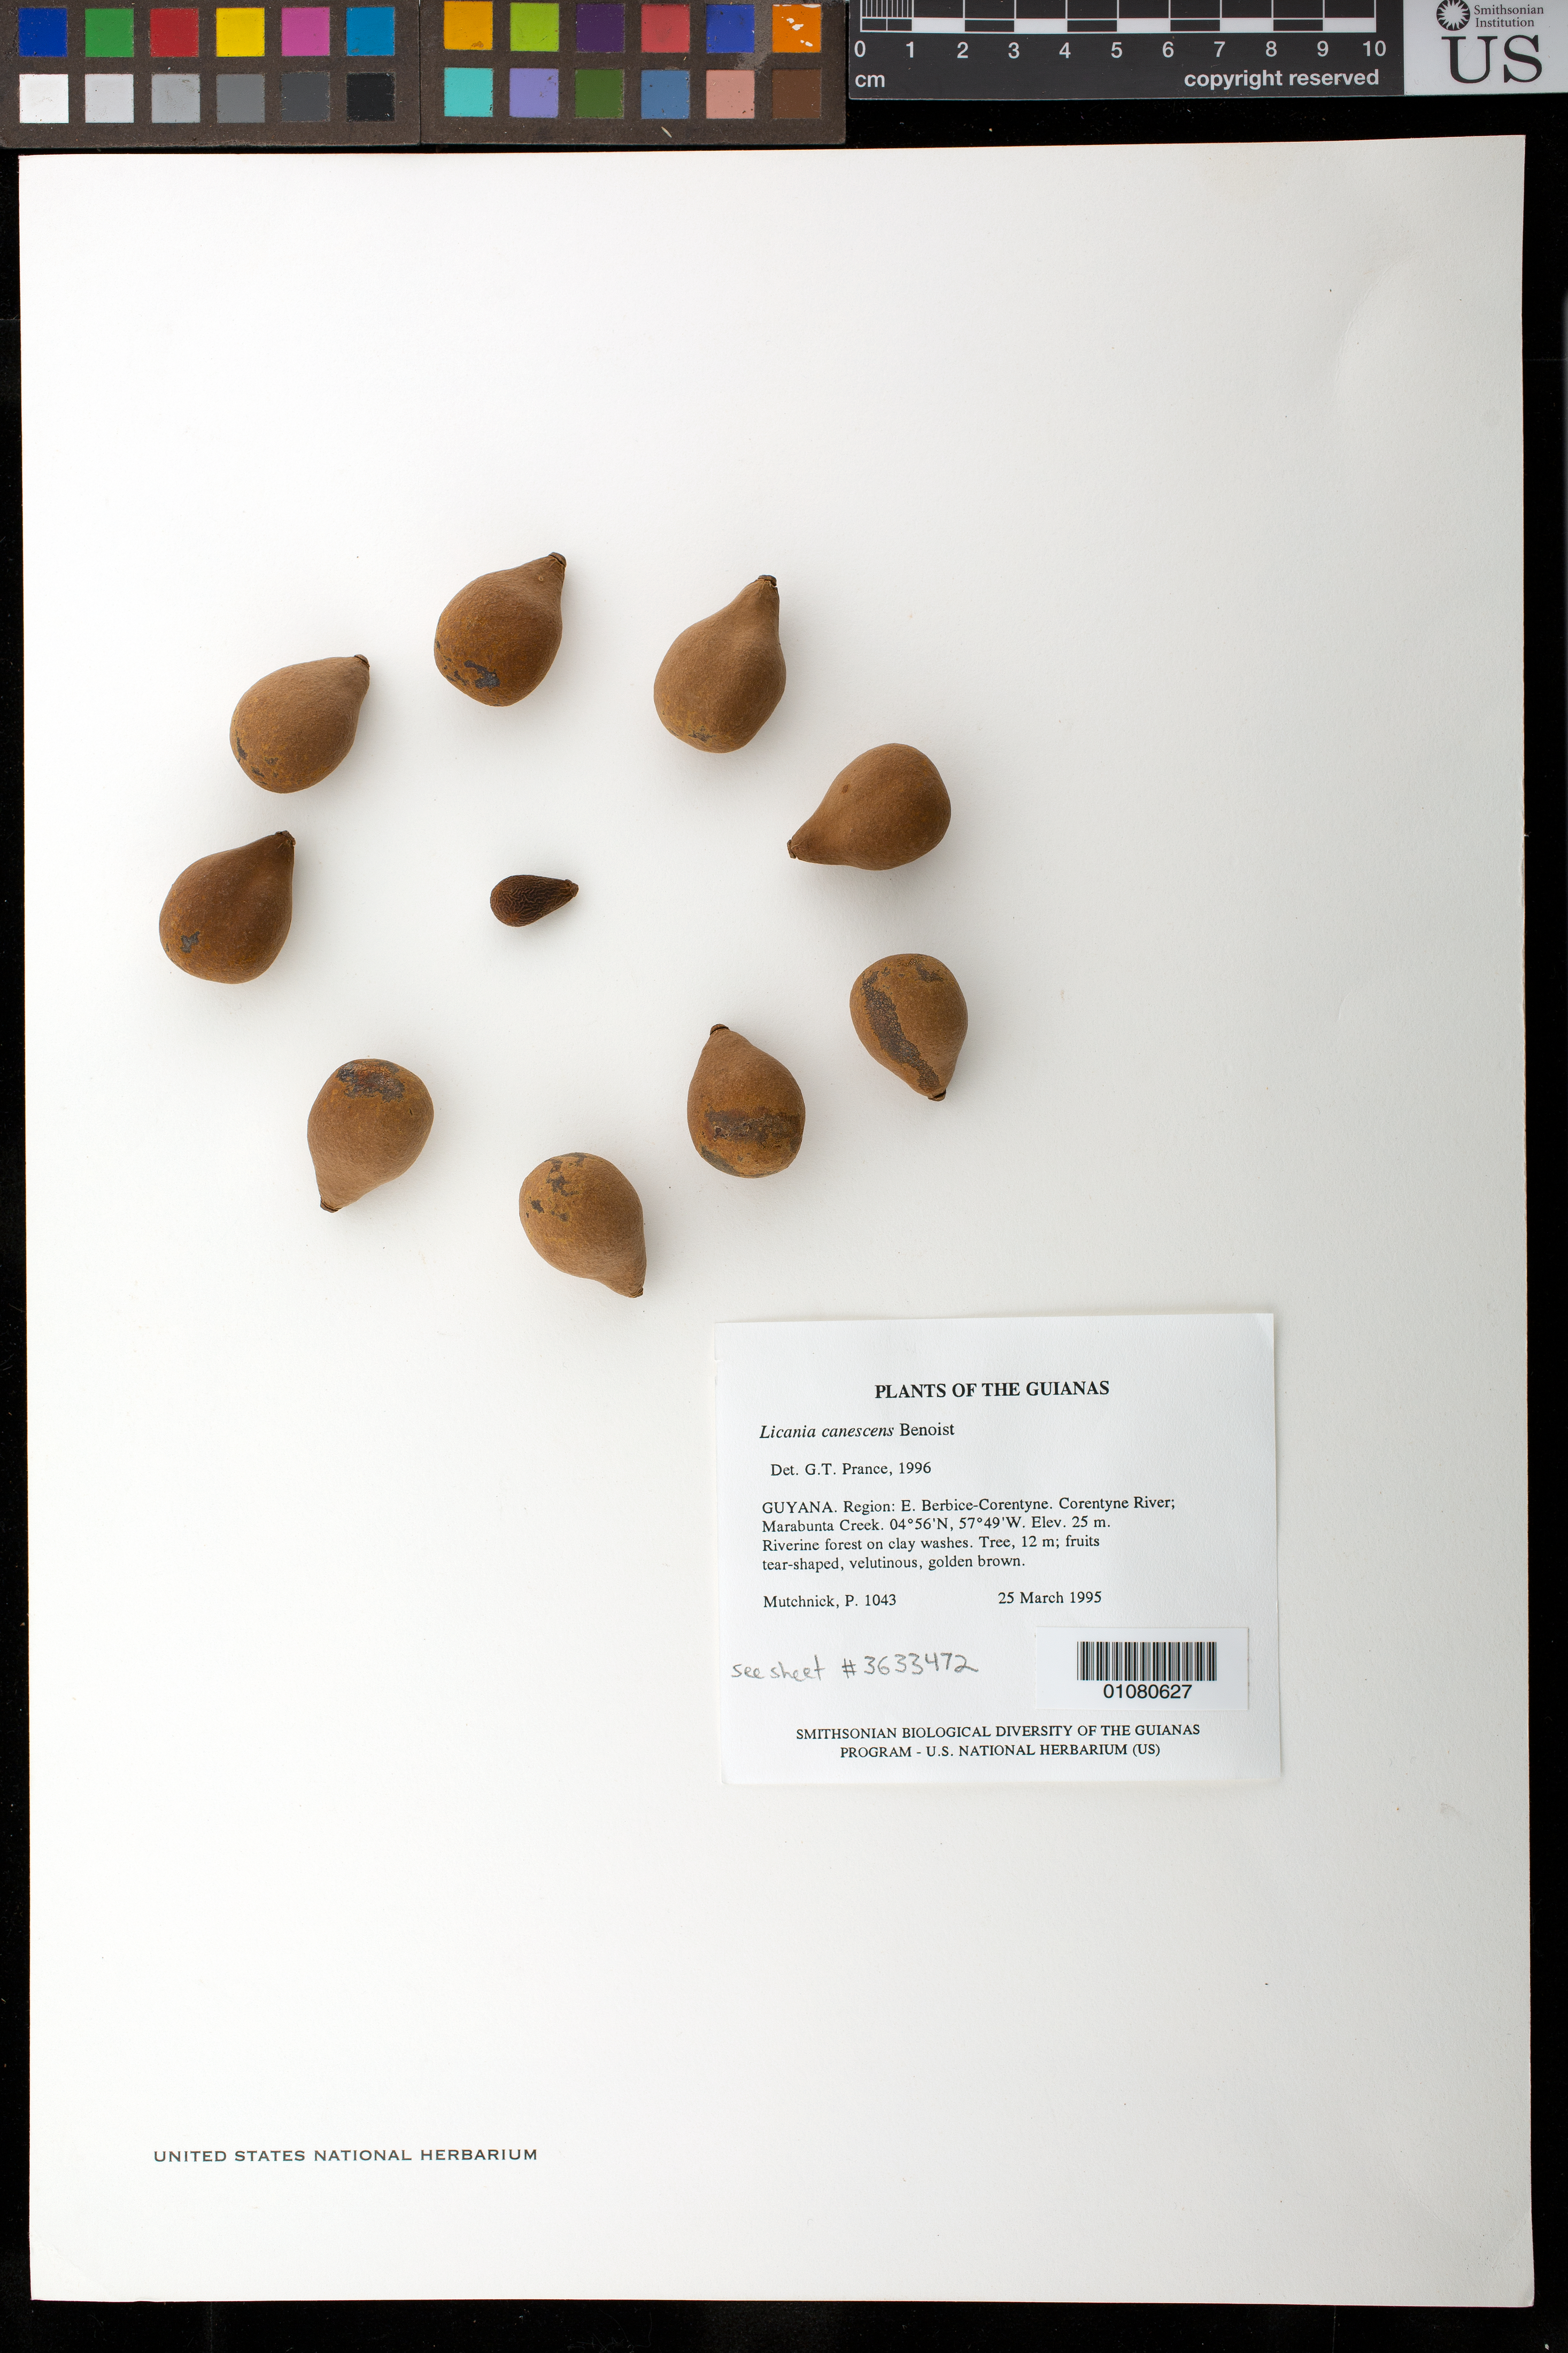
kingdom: Plantae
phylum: Tracheophyta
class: Magnoliopsida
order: Malpighiales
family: Chrysobalanaceae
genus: Licania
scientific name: Licania canescens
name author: Benoist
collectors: P. Mutchnick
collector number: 1043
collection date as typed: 25 March 1995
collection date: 1995-03-25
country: Guyana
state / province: E. Berbice-Corentyne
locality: Corentyne River; Marabunta Creek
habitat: Riverine forest on clay washes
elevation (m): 25